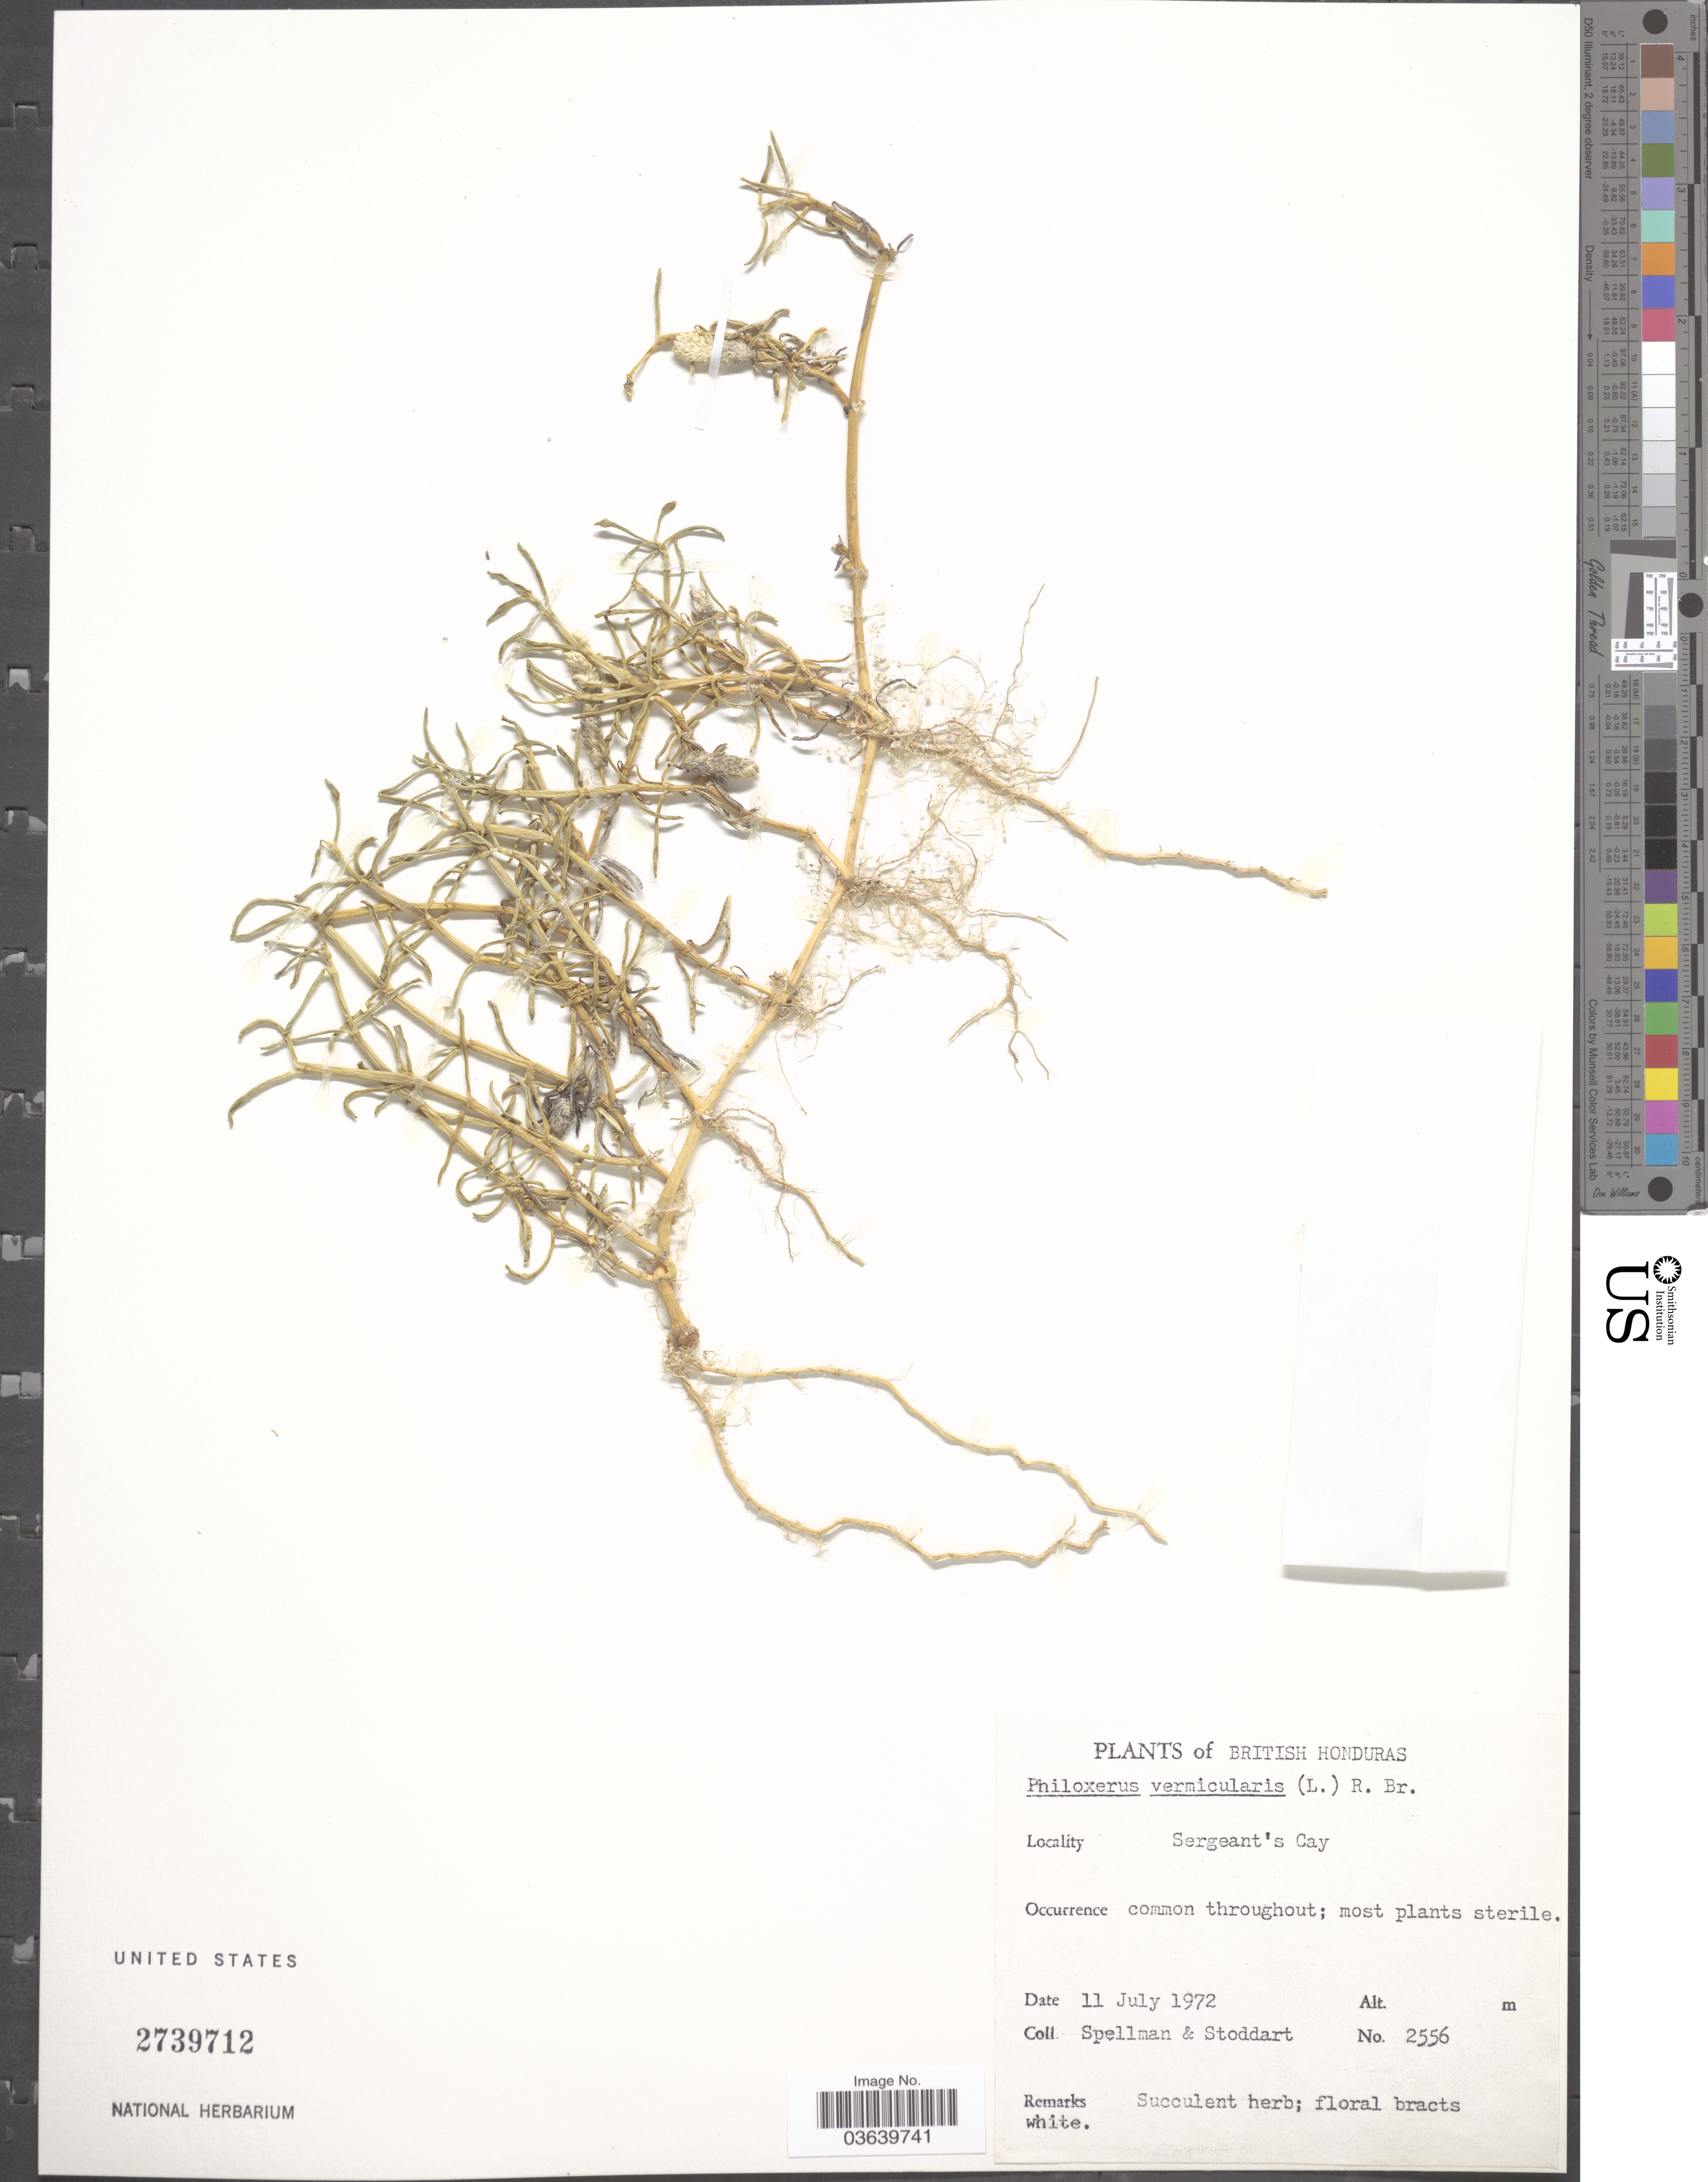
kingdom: Plantae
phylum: Tracheophyta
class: Magnoliopsida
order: Caryophyllales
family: Amaranthaceae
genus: Gomphrena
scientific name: Gomphrena vermicularis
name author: L.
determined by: Strong, Mark T., (BOT), Smithsonian Institution - National Museum of Natural History (UNITED STATES)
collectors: Spellman, -- & -. Stoddart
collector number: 2556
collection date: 1972-07-11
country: Belize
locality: British Honduras, Sergeant's Cay.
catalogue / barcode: US 2739712